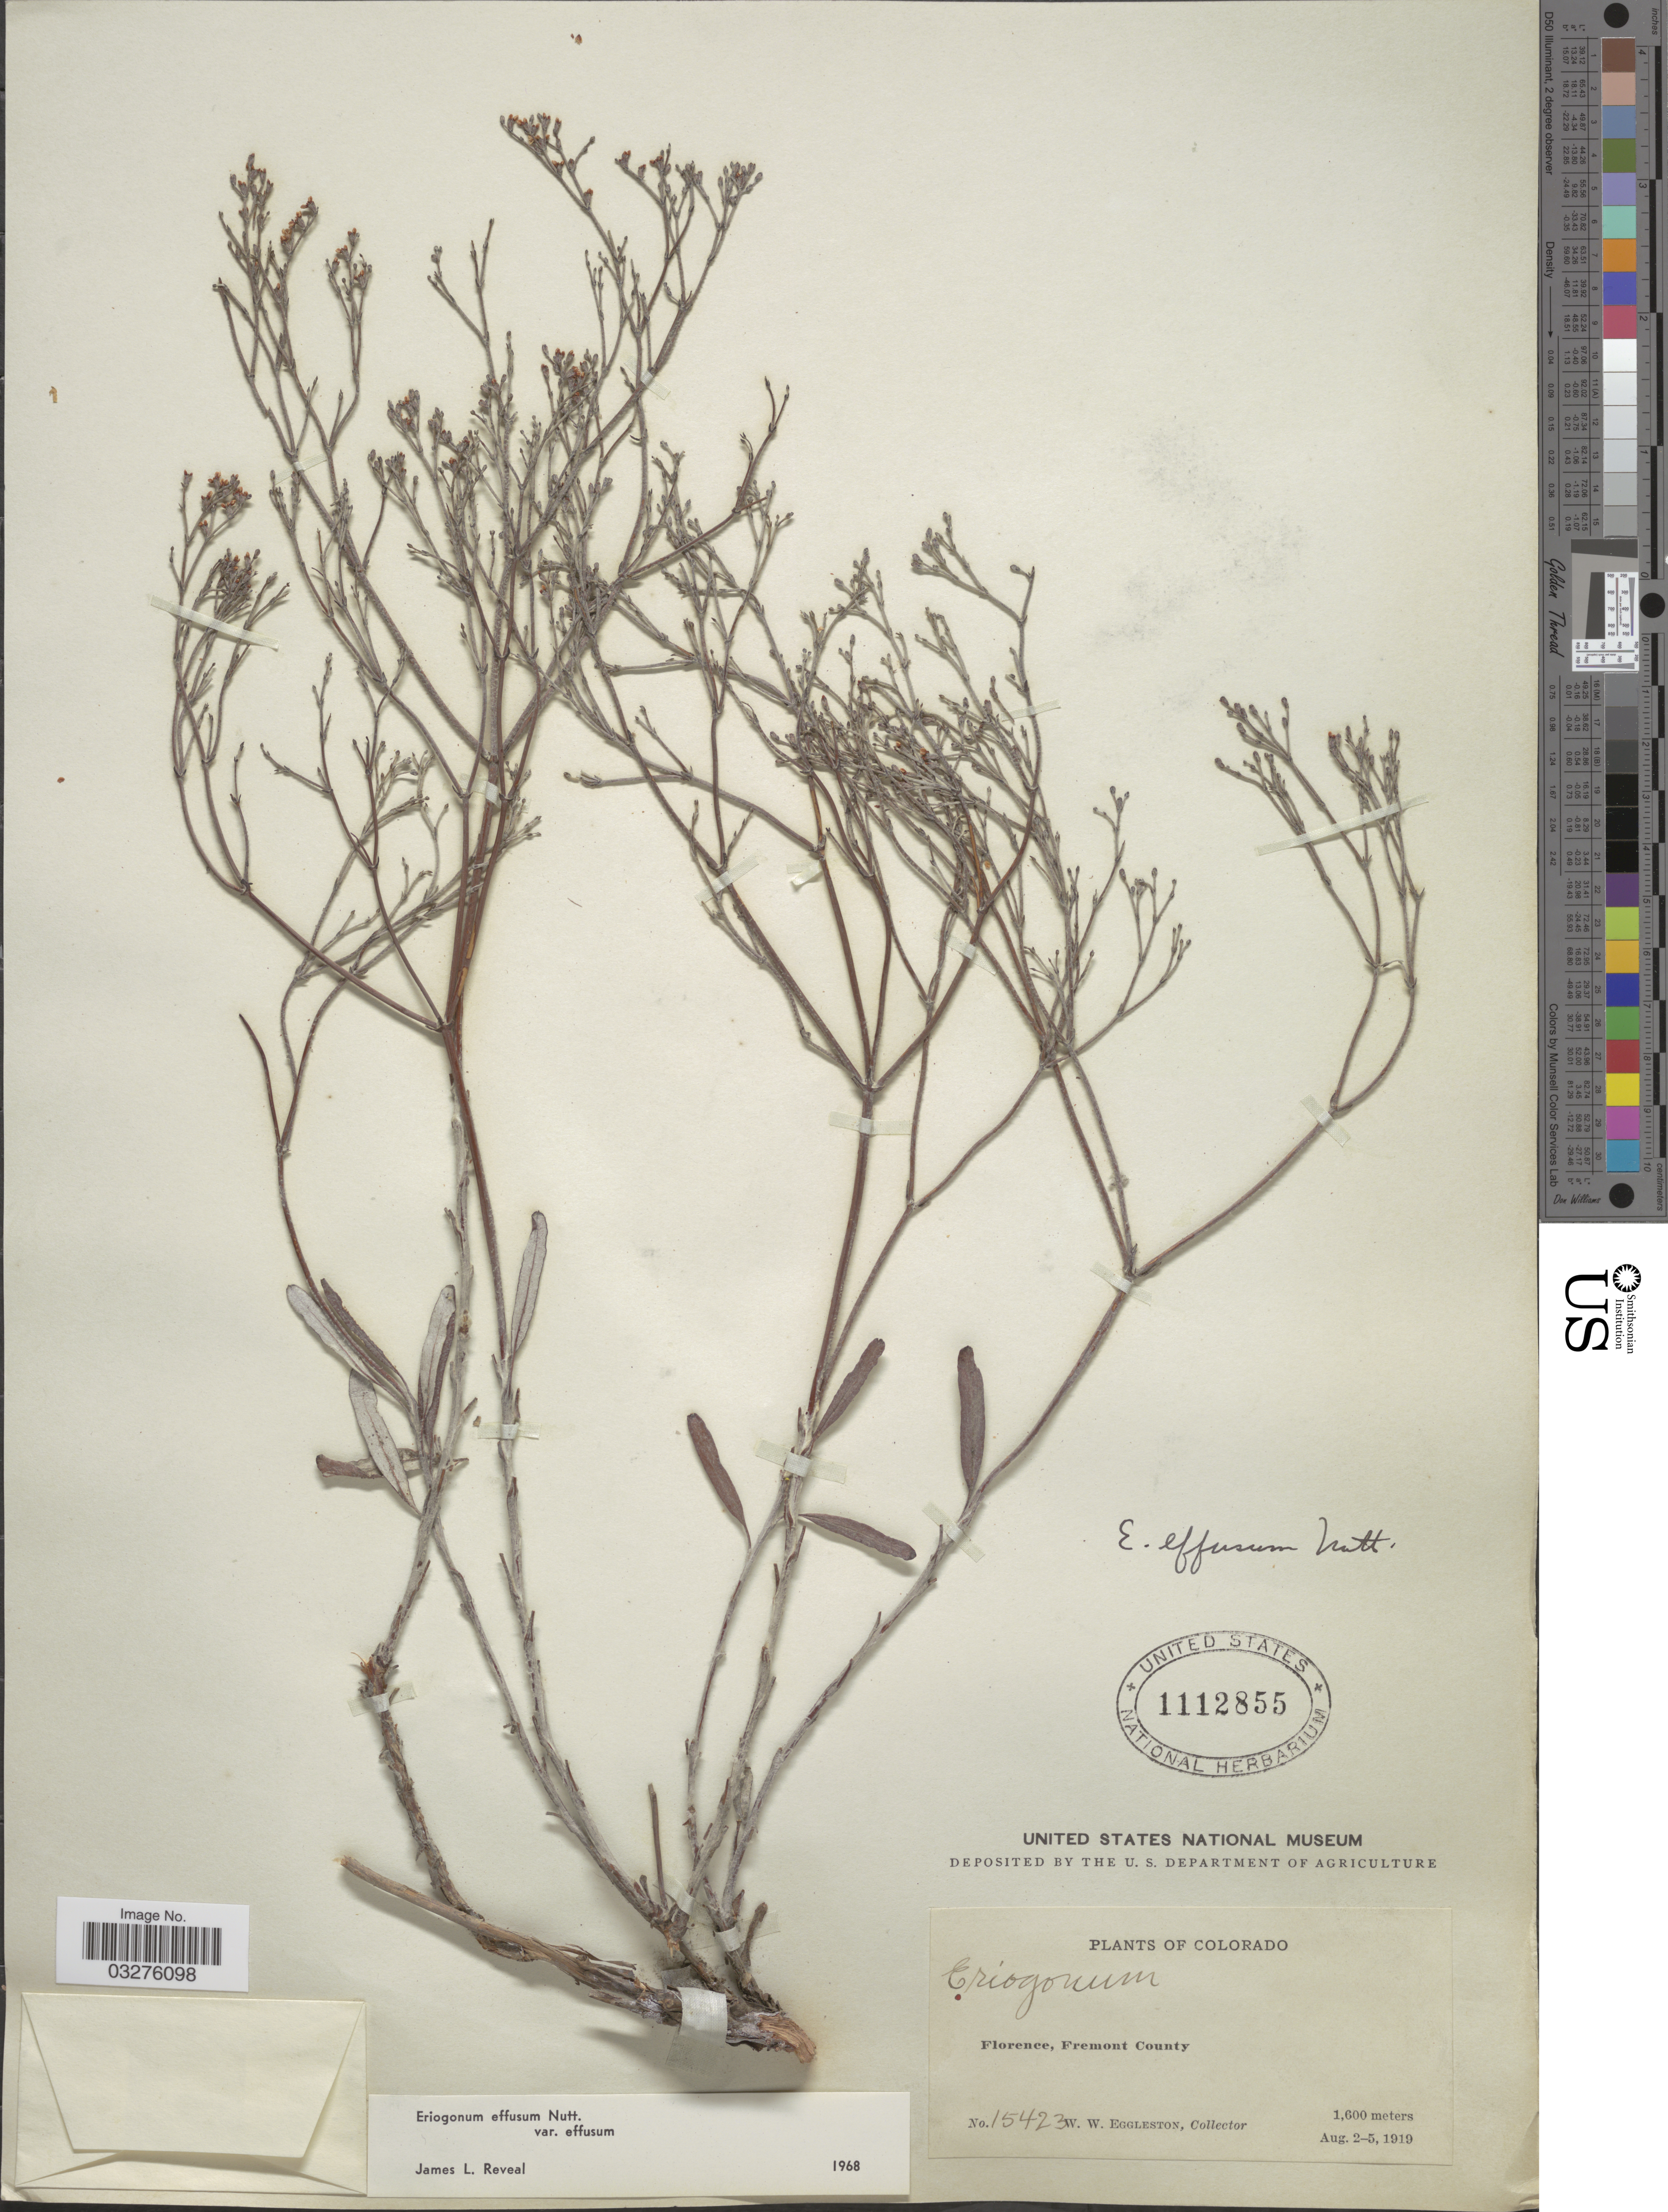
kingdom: Plantae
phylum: Tracheophyta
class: Magnoliopsida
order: Caryophyllales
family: Polygonaceae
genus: Eriogonum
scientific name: Eriogonum effusum var. effusum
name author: Nutt.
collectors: W. W. Eggleston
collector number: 15423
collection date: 1919-08-02/1919-08-05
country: United States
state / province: Colorado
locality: Florence, Fremont County.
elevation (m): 1600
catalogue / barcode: US 1112855